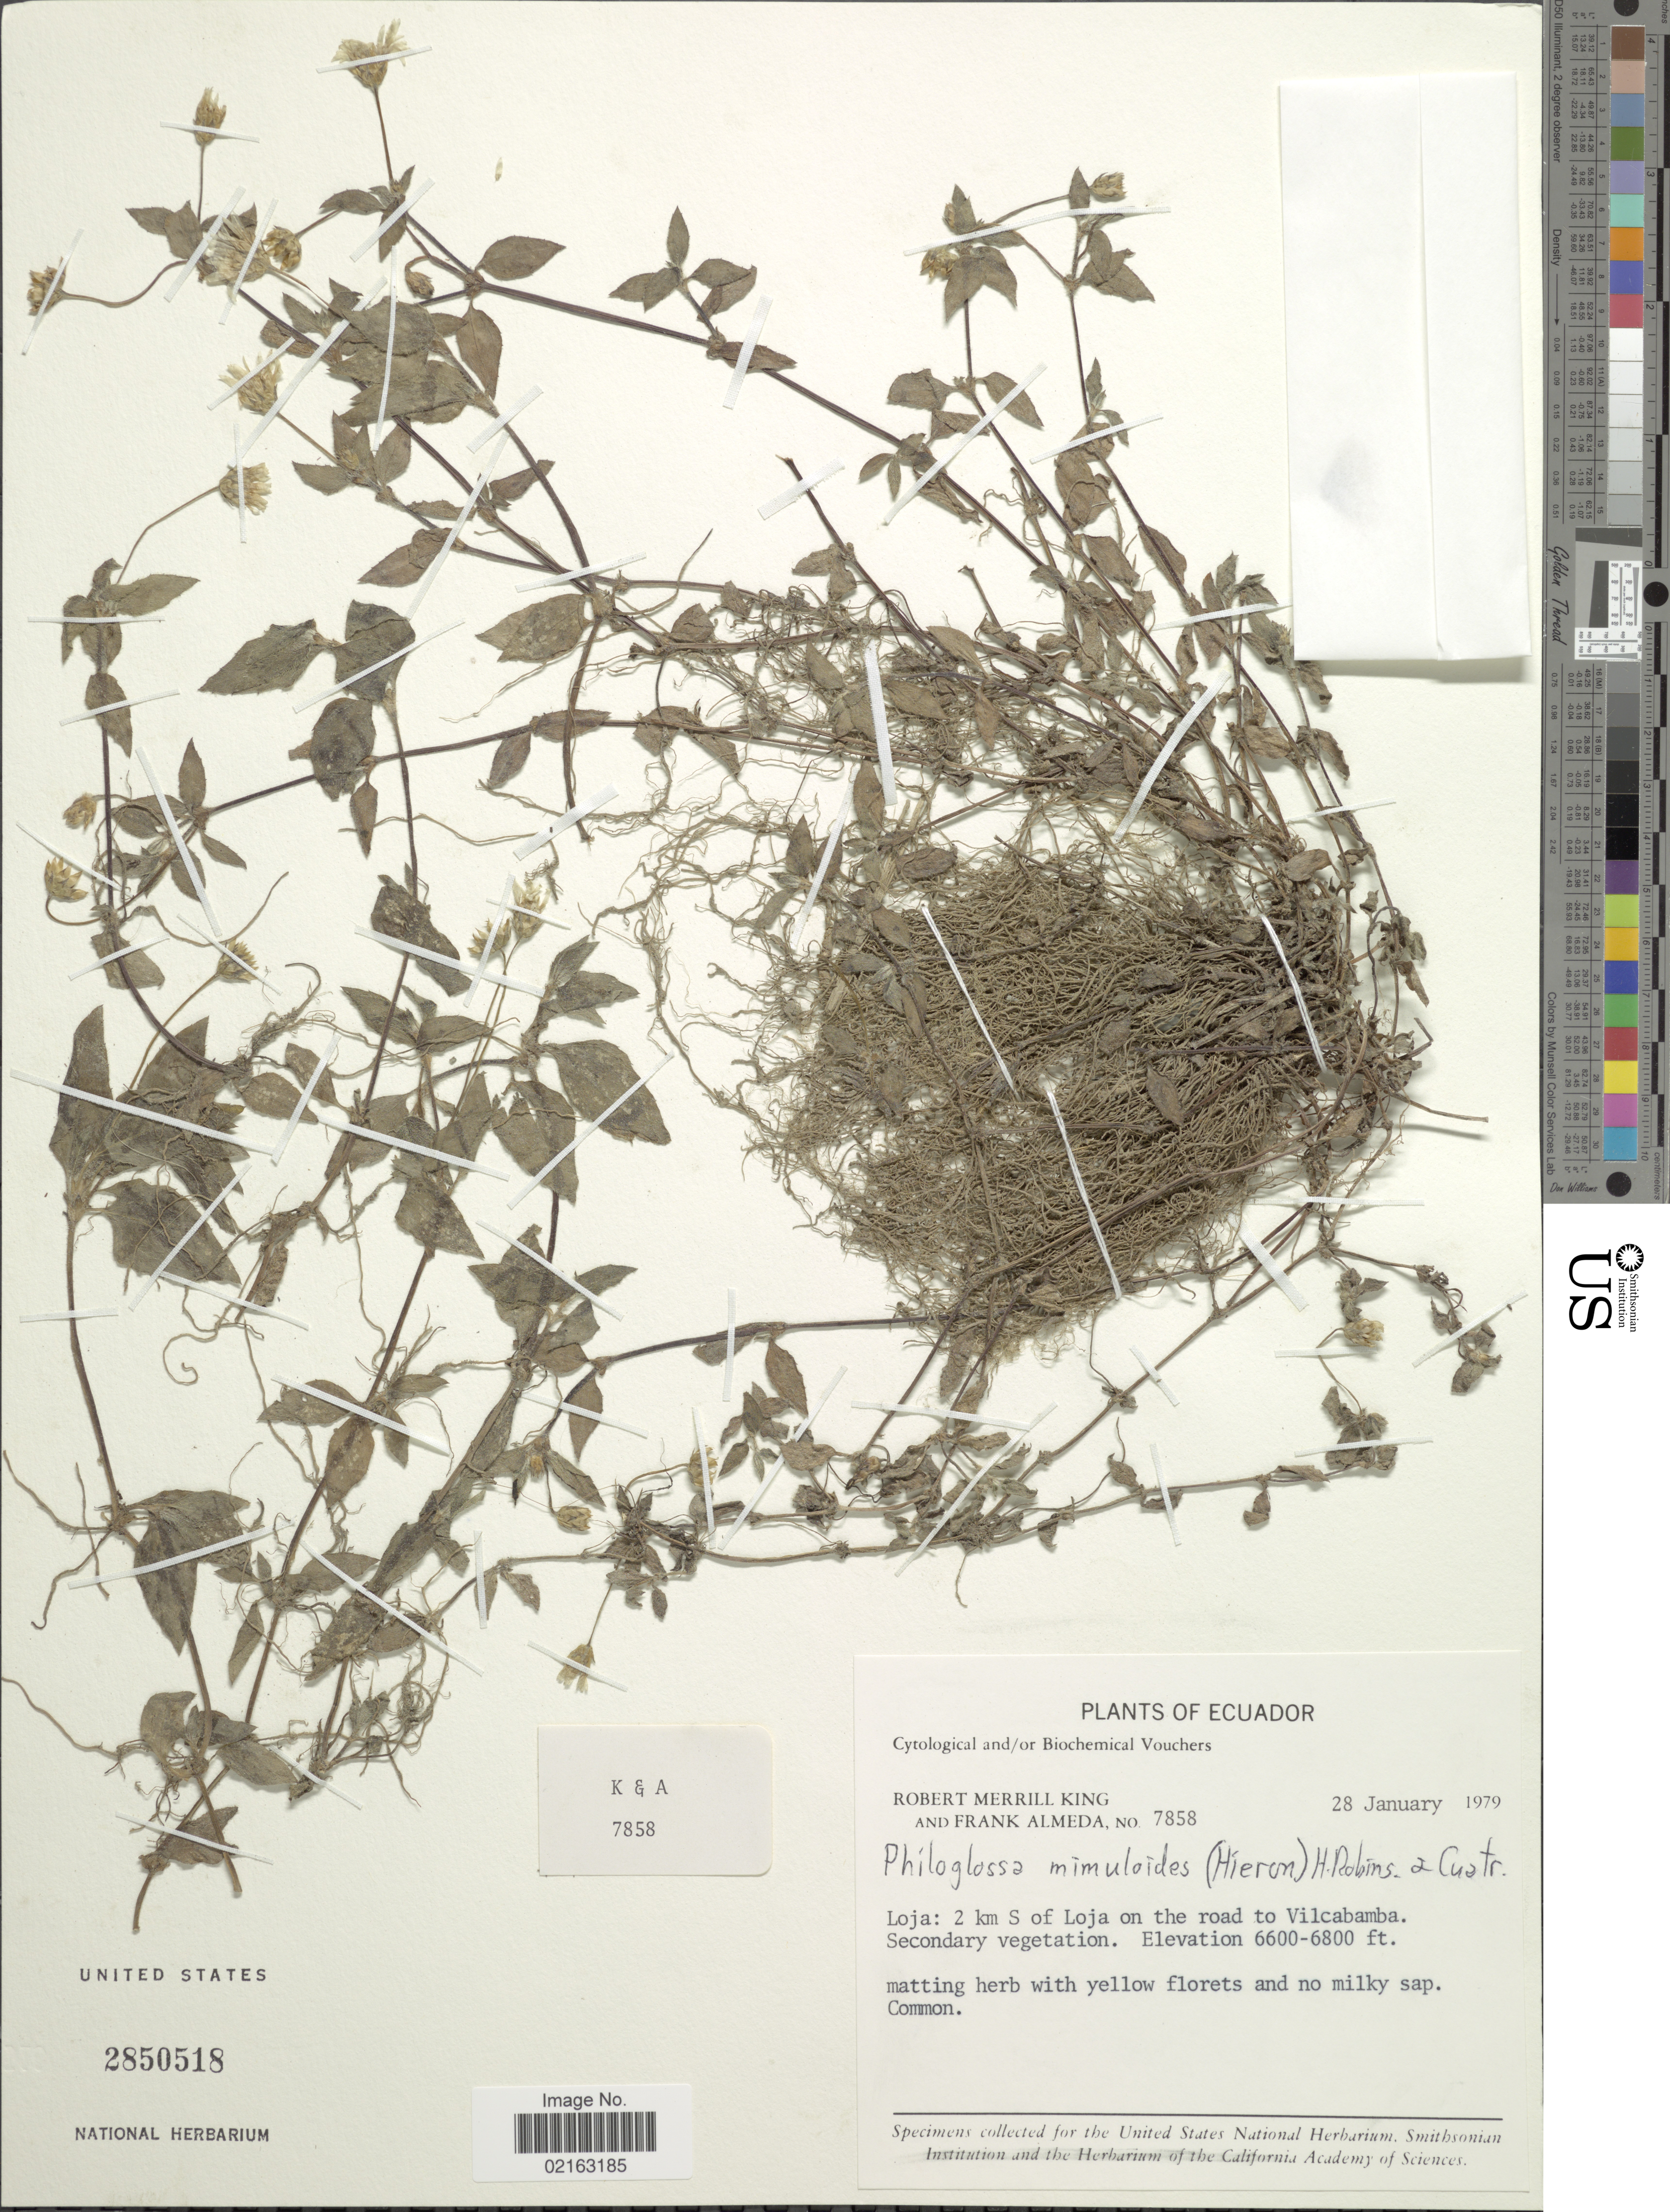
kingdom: Plantae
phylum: Tracheophyta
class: Magnoliopsida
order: Asterales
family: Asteraceae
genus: Philoglossa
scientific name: Philoglossa mimuloides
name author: (Hieron.) H. Rob. & Brettell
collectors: R. M. King & F. Almeda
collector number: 7858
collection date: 1979-01-28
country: Ecuador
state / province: Loja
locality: Loja: 2 km S of Loja on the road to Vilcabamba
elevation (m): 2012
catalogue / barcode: US 2850518